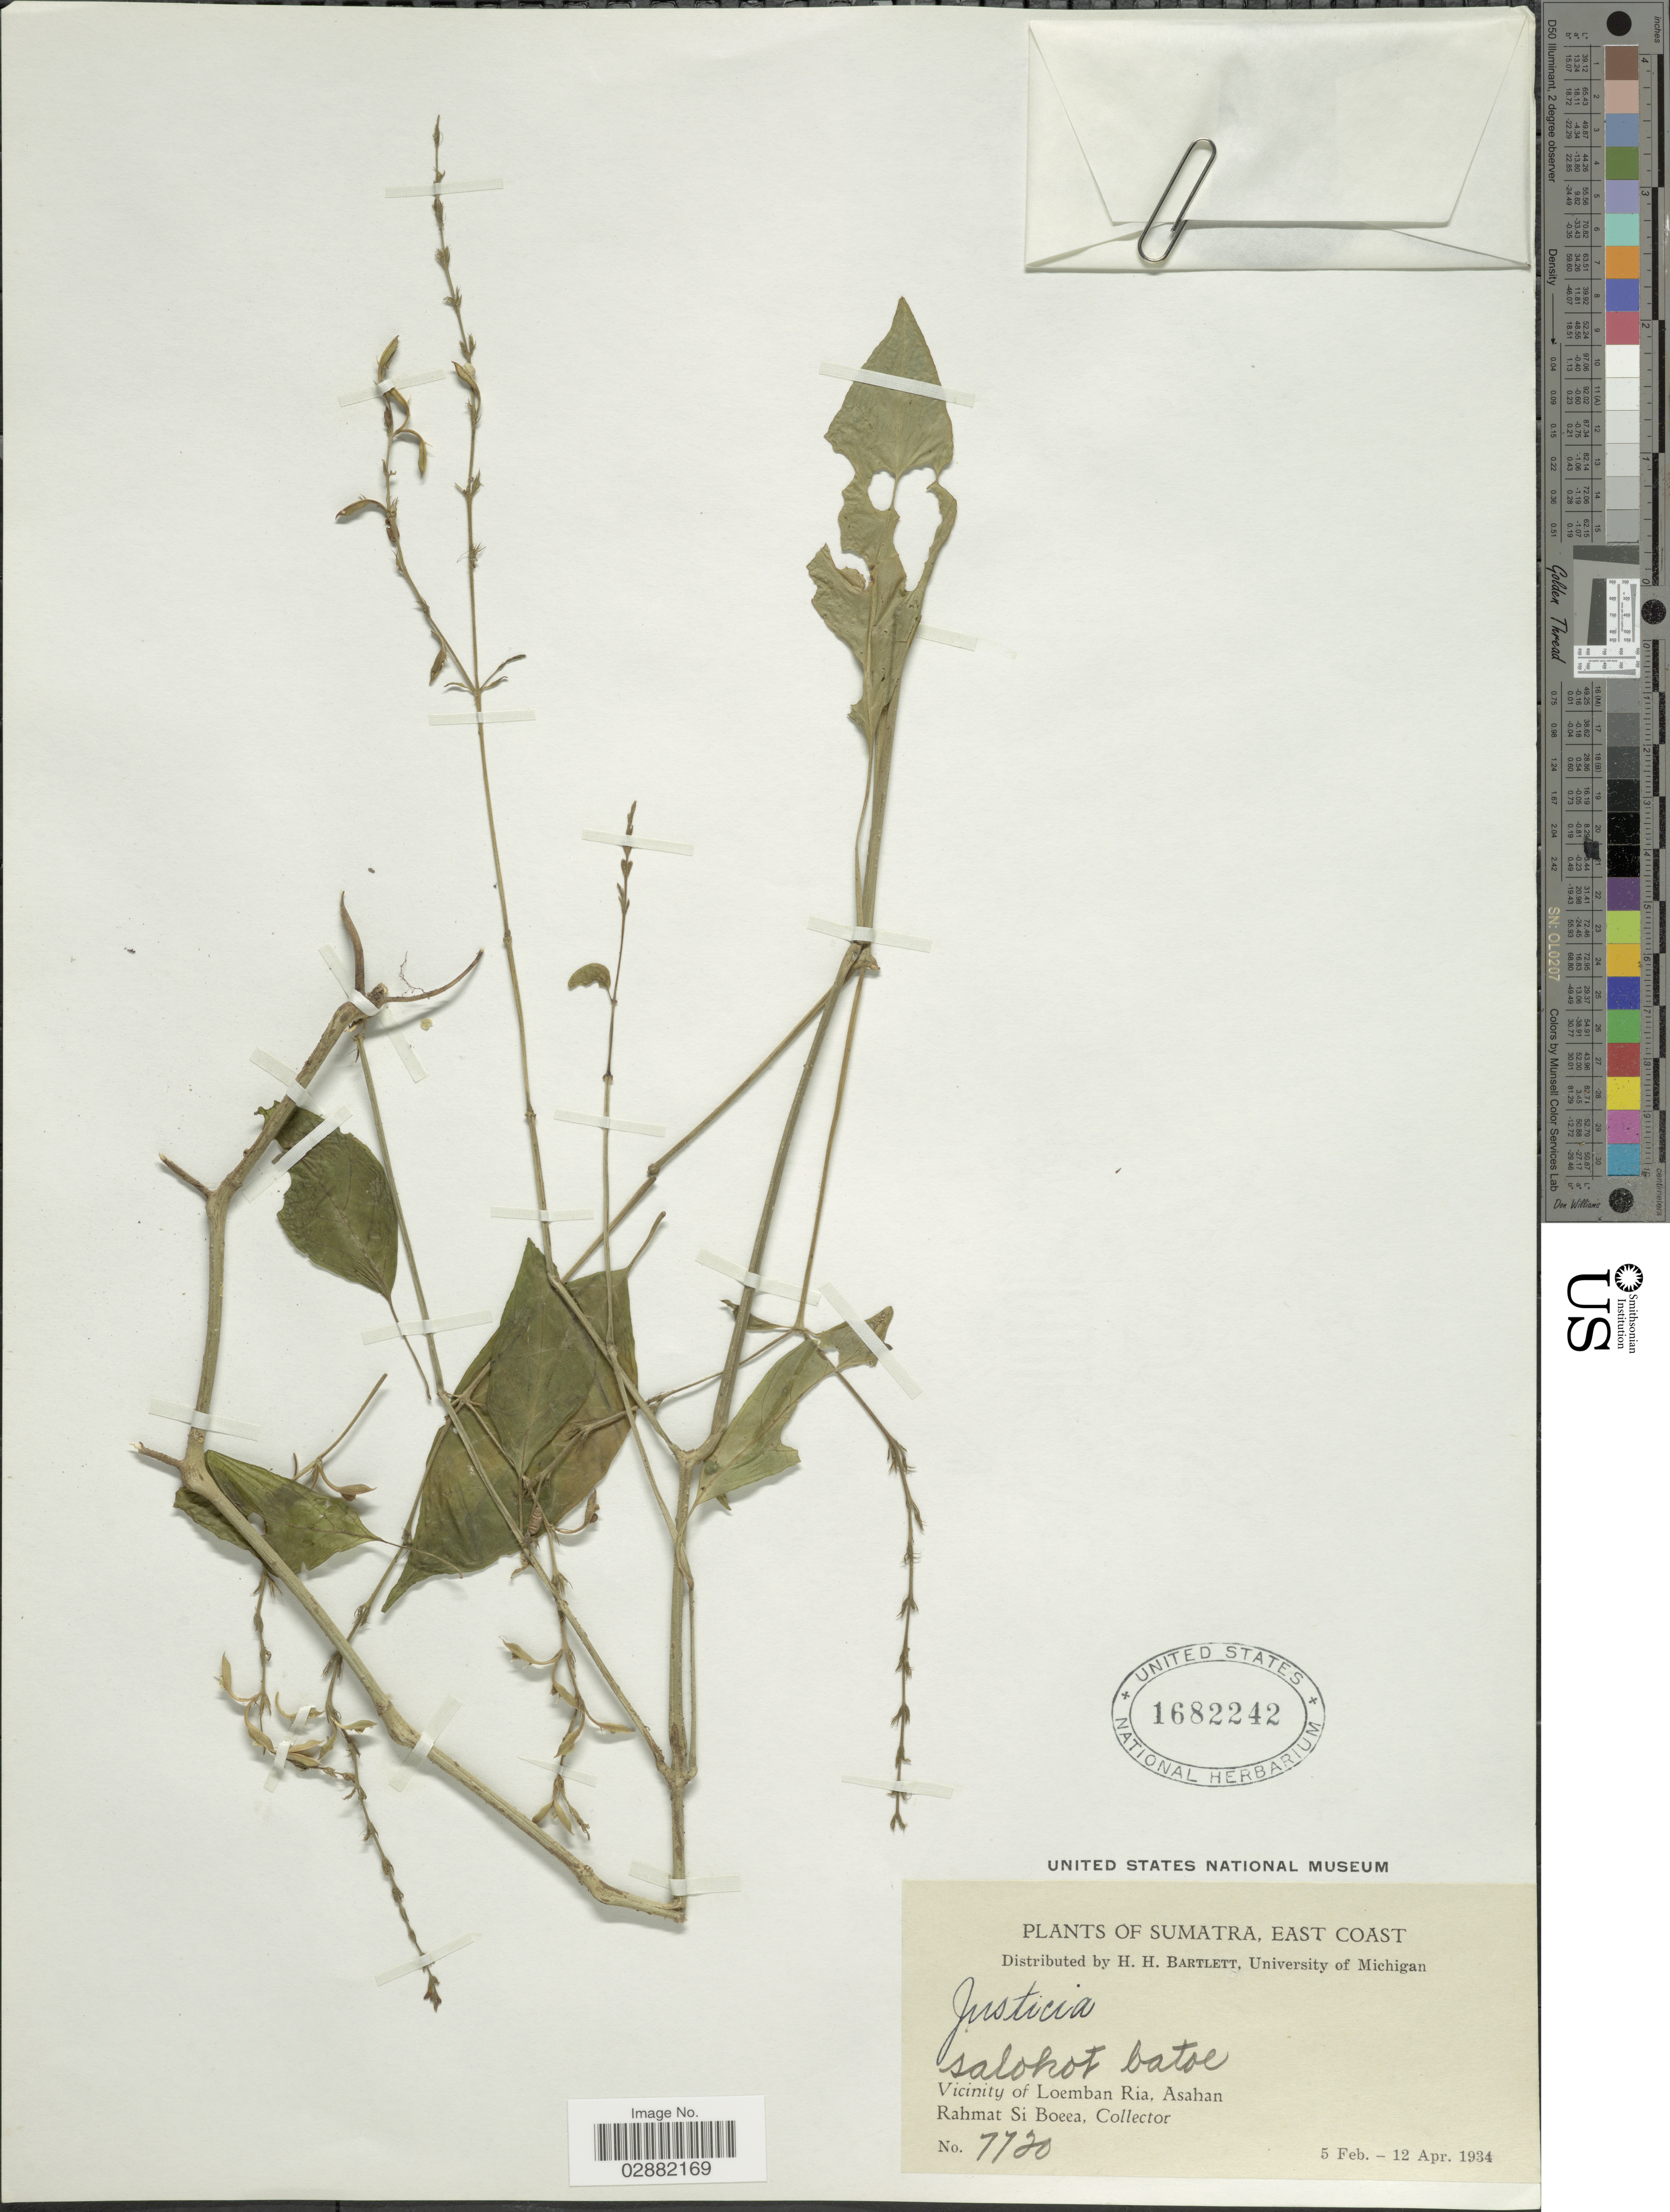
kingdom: Plantae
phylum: Tracheophyta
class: Magnoliopsida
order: Lamiales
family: Acanthaceae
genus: Justicia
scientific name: Justicia sp.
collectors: Rahmat Si Boeea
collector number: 7720*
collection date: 1934-02-05/1934-04-12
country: Indonesia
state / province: Sumatra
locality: Sumatra, East Coast. Vicinity of Loemban Ria, Asahan.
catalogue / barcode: US 1682242